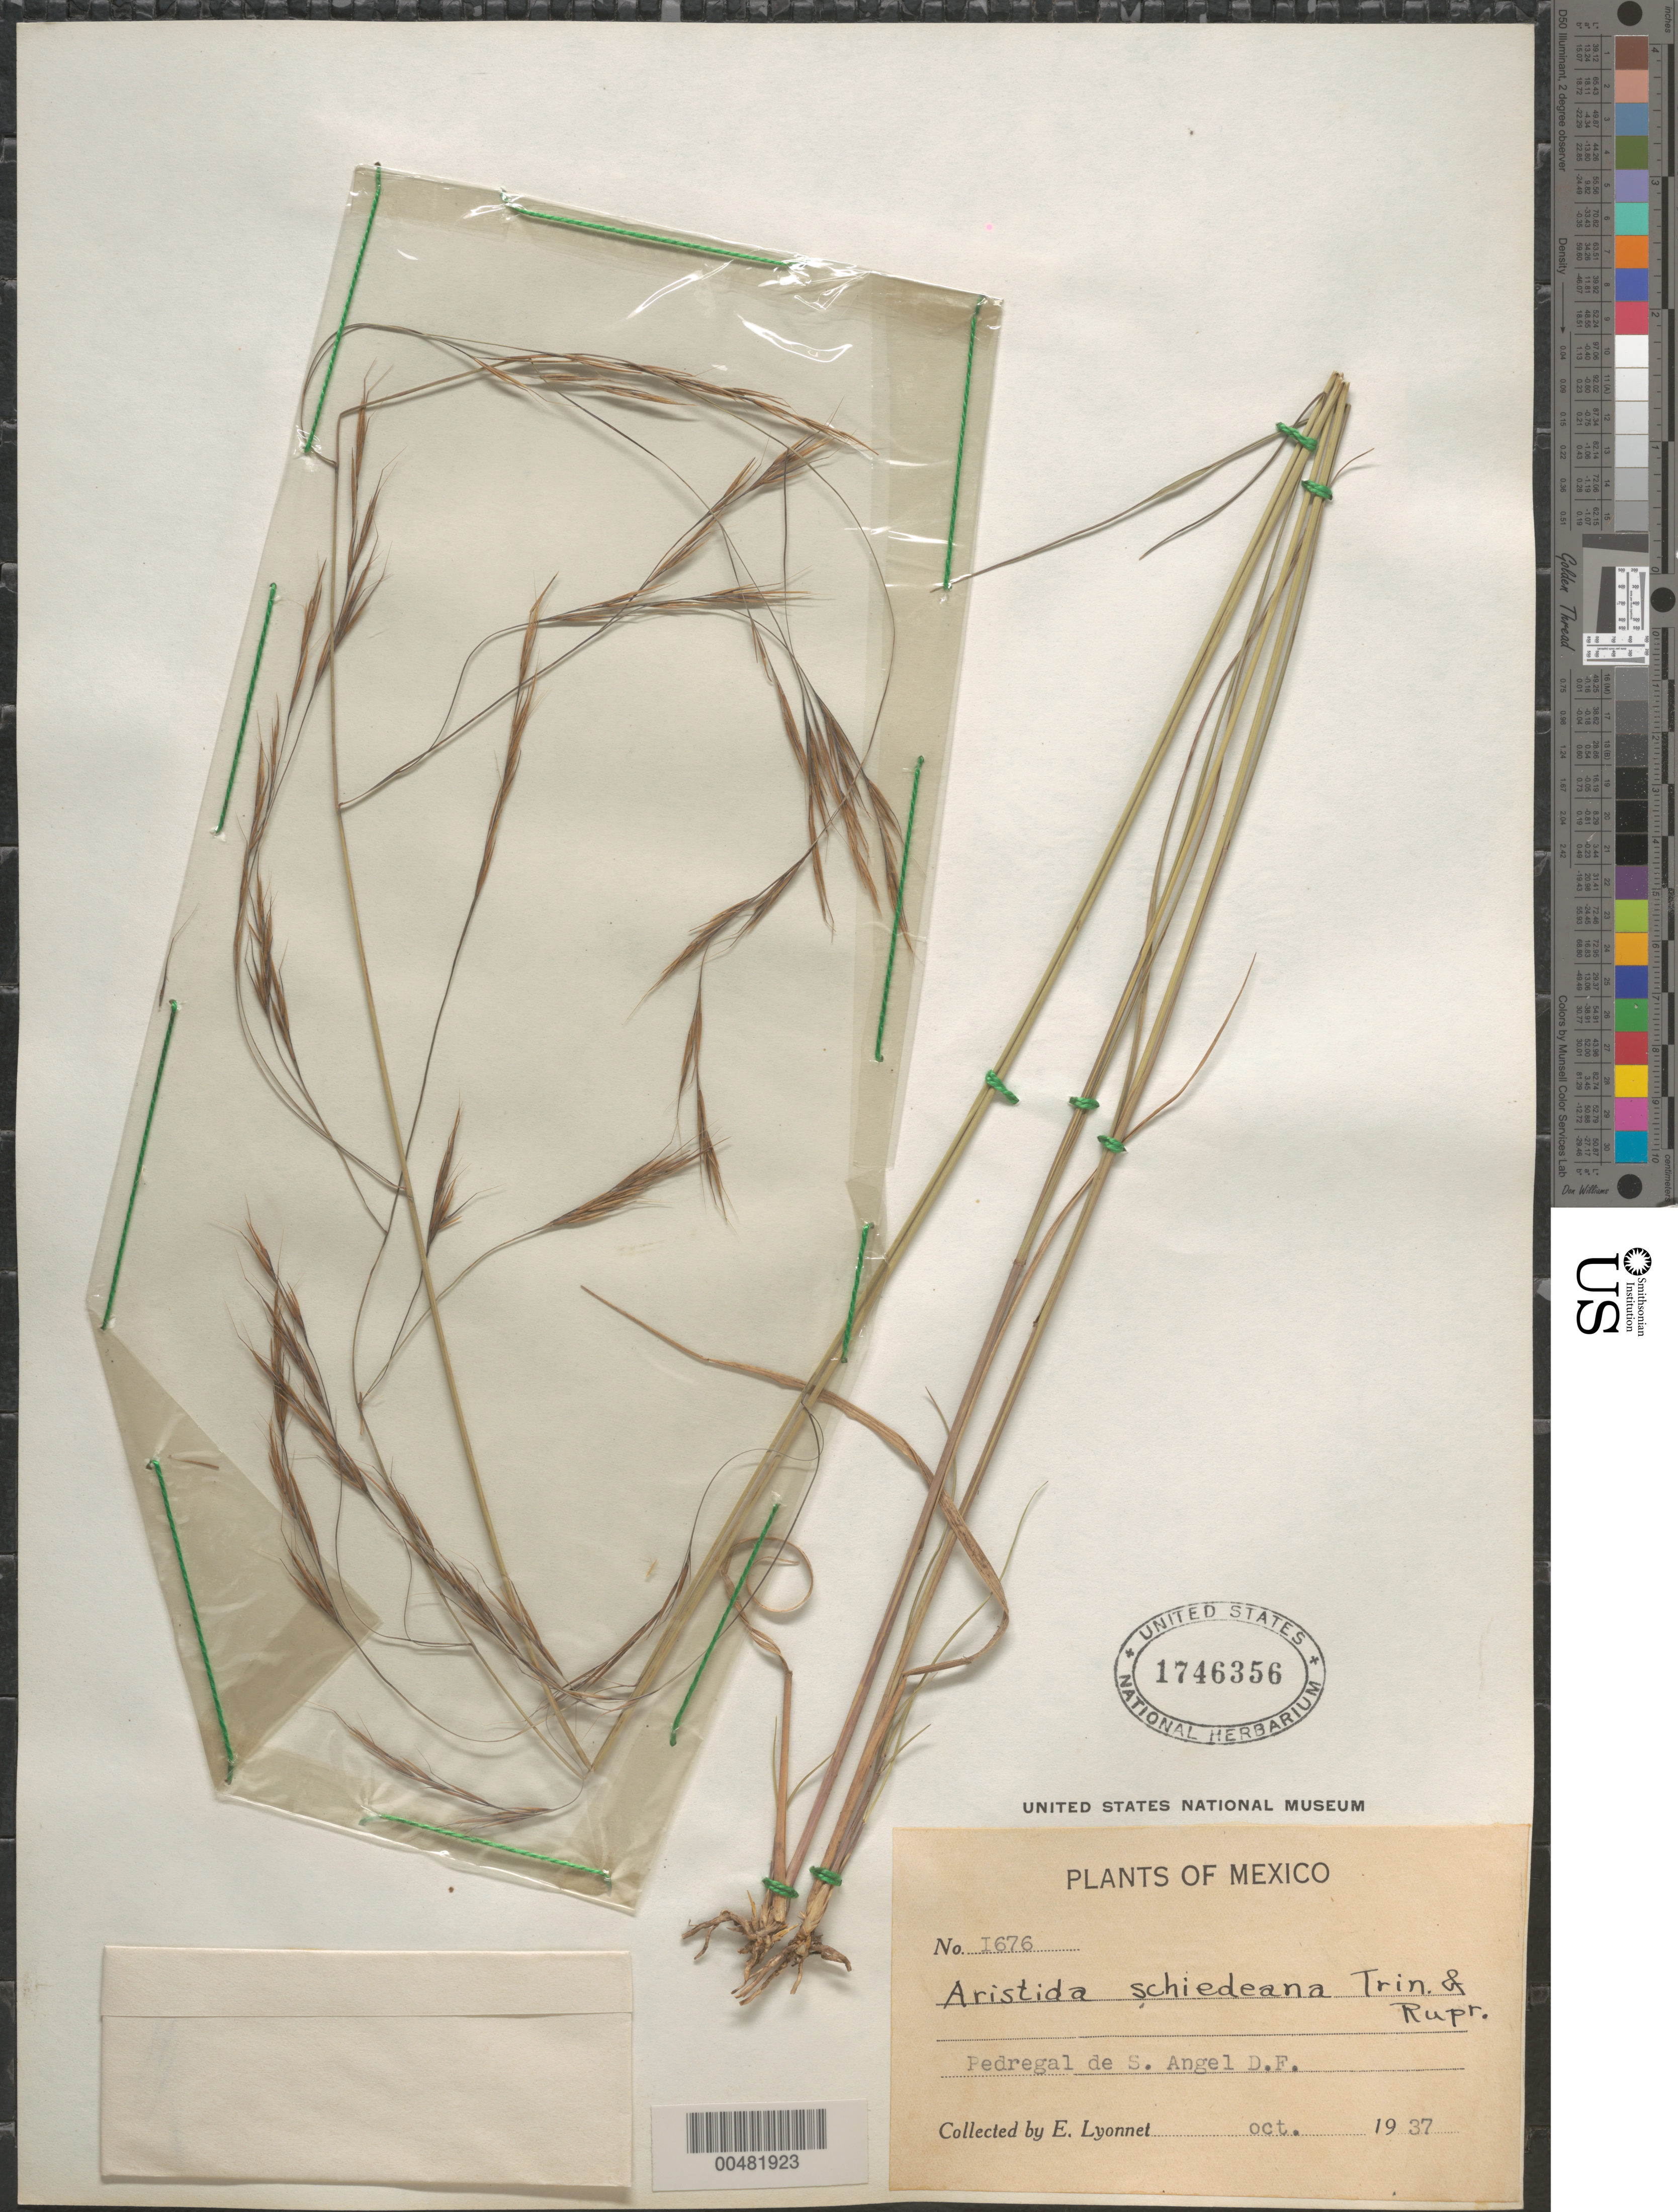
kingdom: Plantae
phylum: Tracheophyta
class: Liliopsida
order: Poales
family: Poaceae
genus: Aristida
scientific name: Aristida schiedeana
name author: Trin. & Rupr.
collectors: Bro. E. Lyonnet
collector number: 1676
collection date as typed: Oct 1937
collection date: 1937-10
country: Mexico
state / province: Distrito Federal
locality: Pedregal de S. Angel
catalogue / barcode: US 1746356